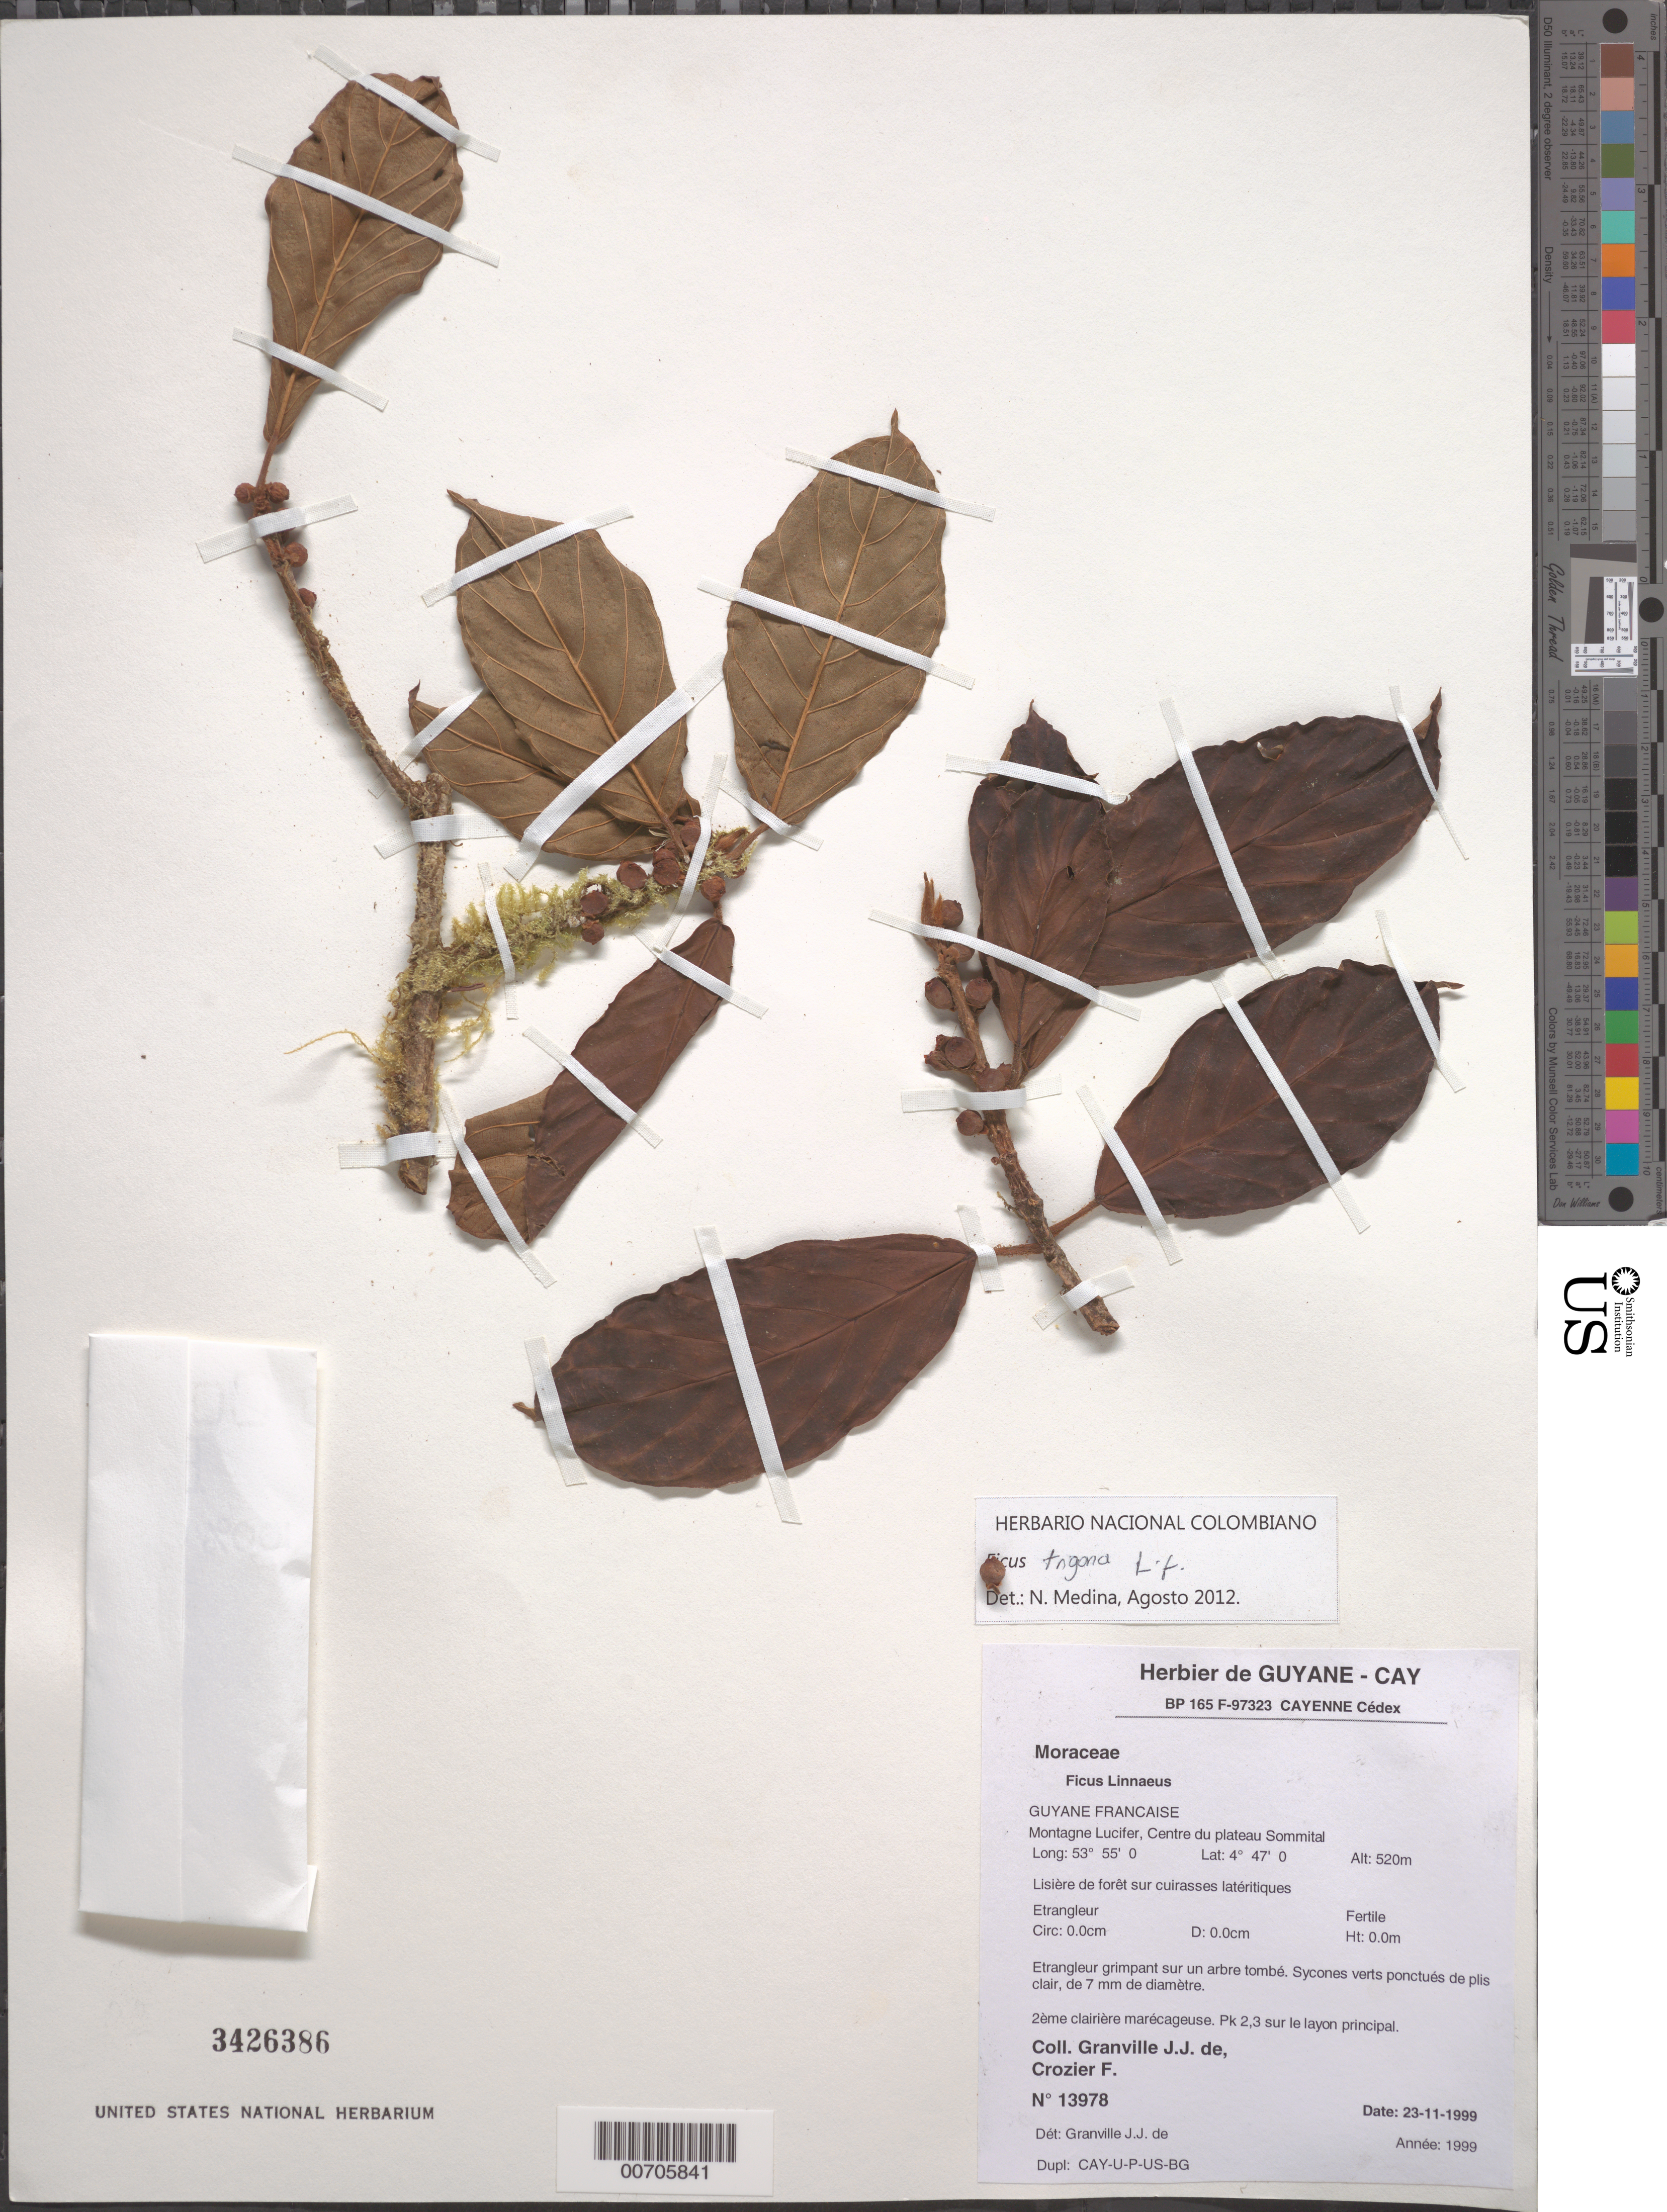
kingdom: Plantae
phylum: Tracheophyta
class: Magnoliopsida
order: Rosales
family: Moraceae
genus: Ficus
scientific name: Ficus trigona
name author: L. f.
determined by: Medina, N.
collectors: J.-J. de Granville & F. Crozier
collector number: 13978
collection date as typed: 23-Nov-99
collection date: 1999-11-23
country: French Guiana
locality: Montagne Lucifer, centre du plateau Sommital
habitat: Lisière de forest sur cuirasses latéritiques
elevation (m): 520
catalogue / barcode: US 3426386